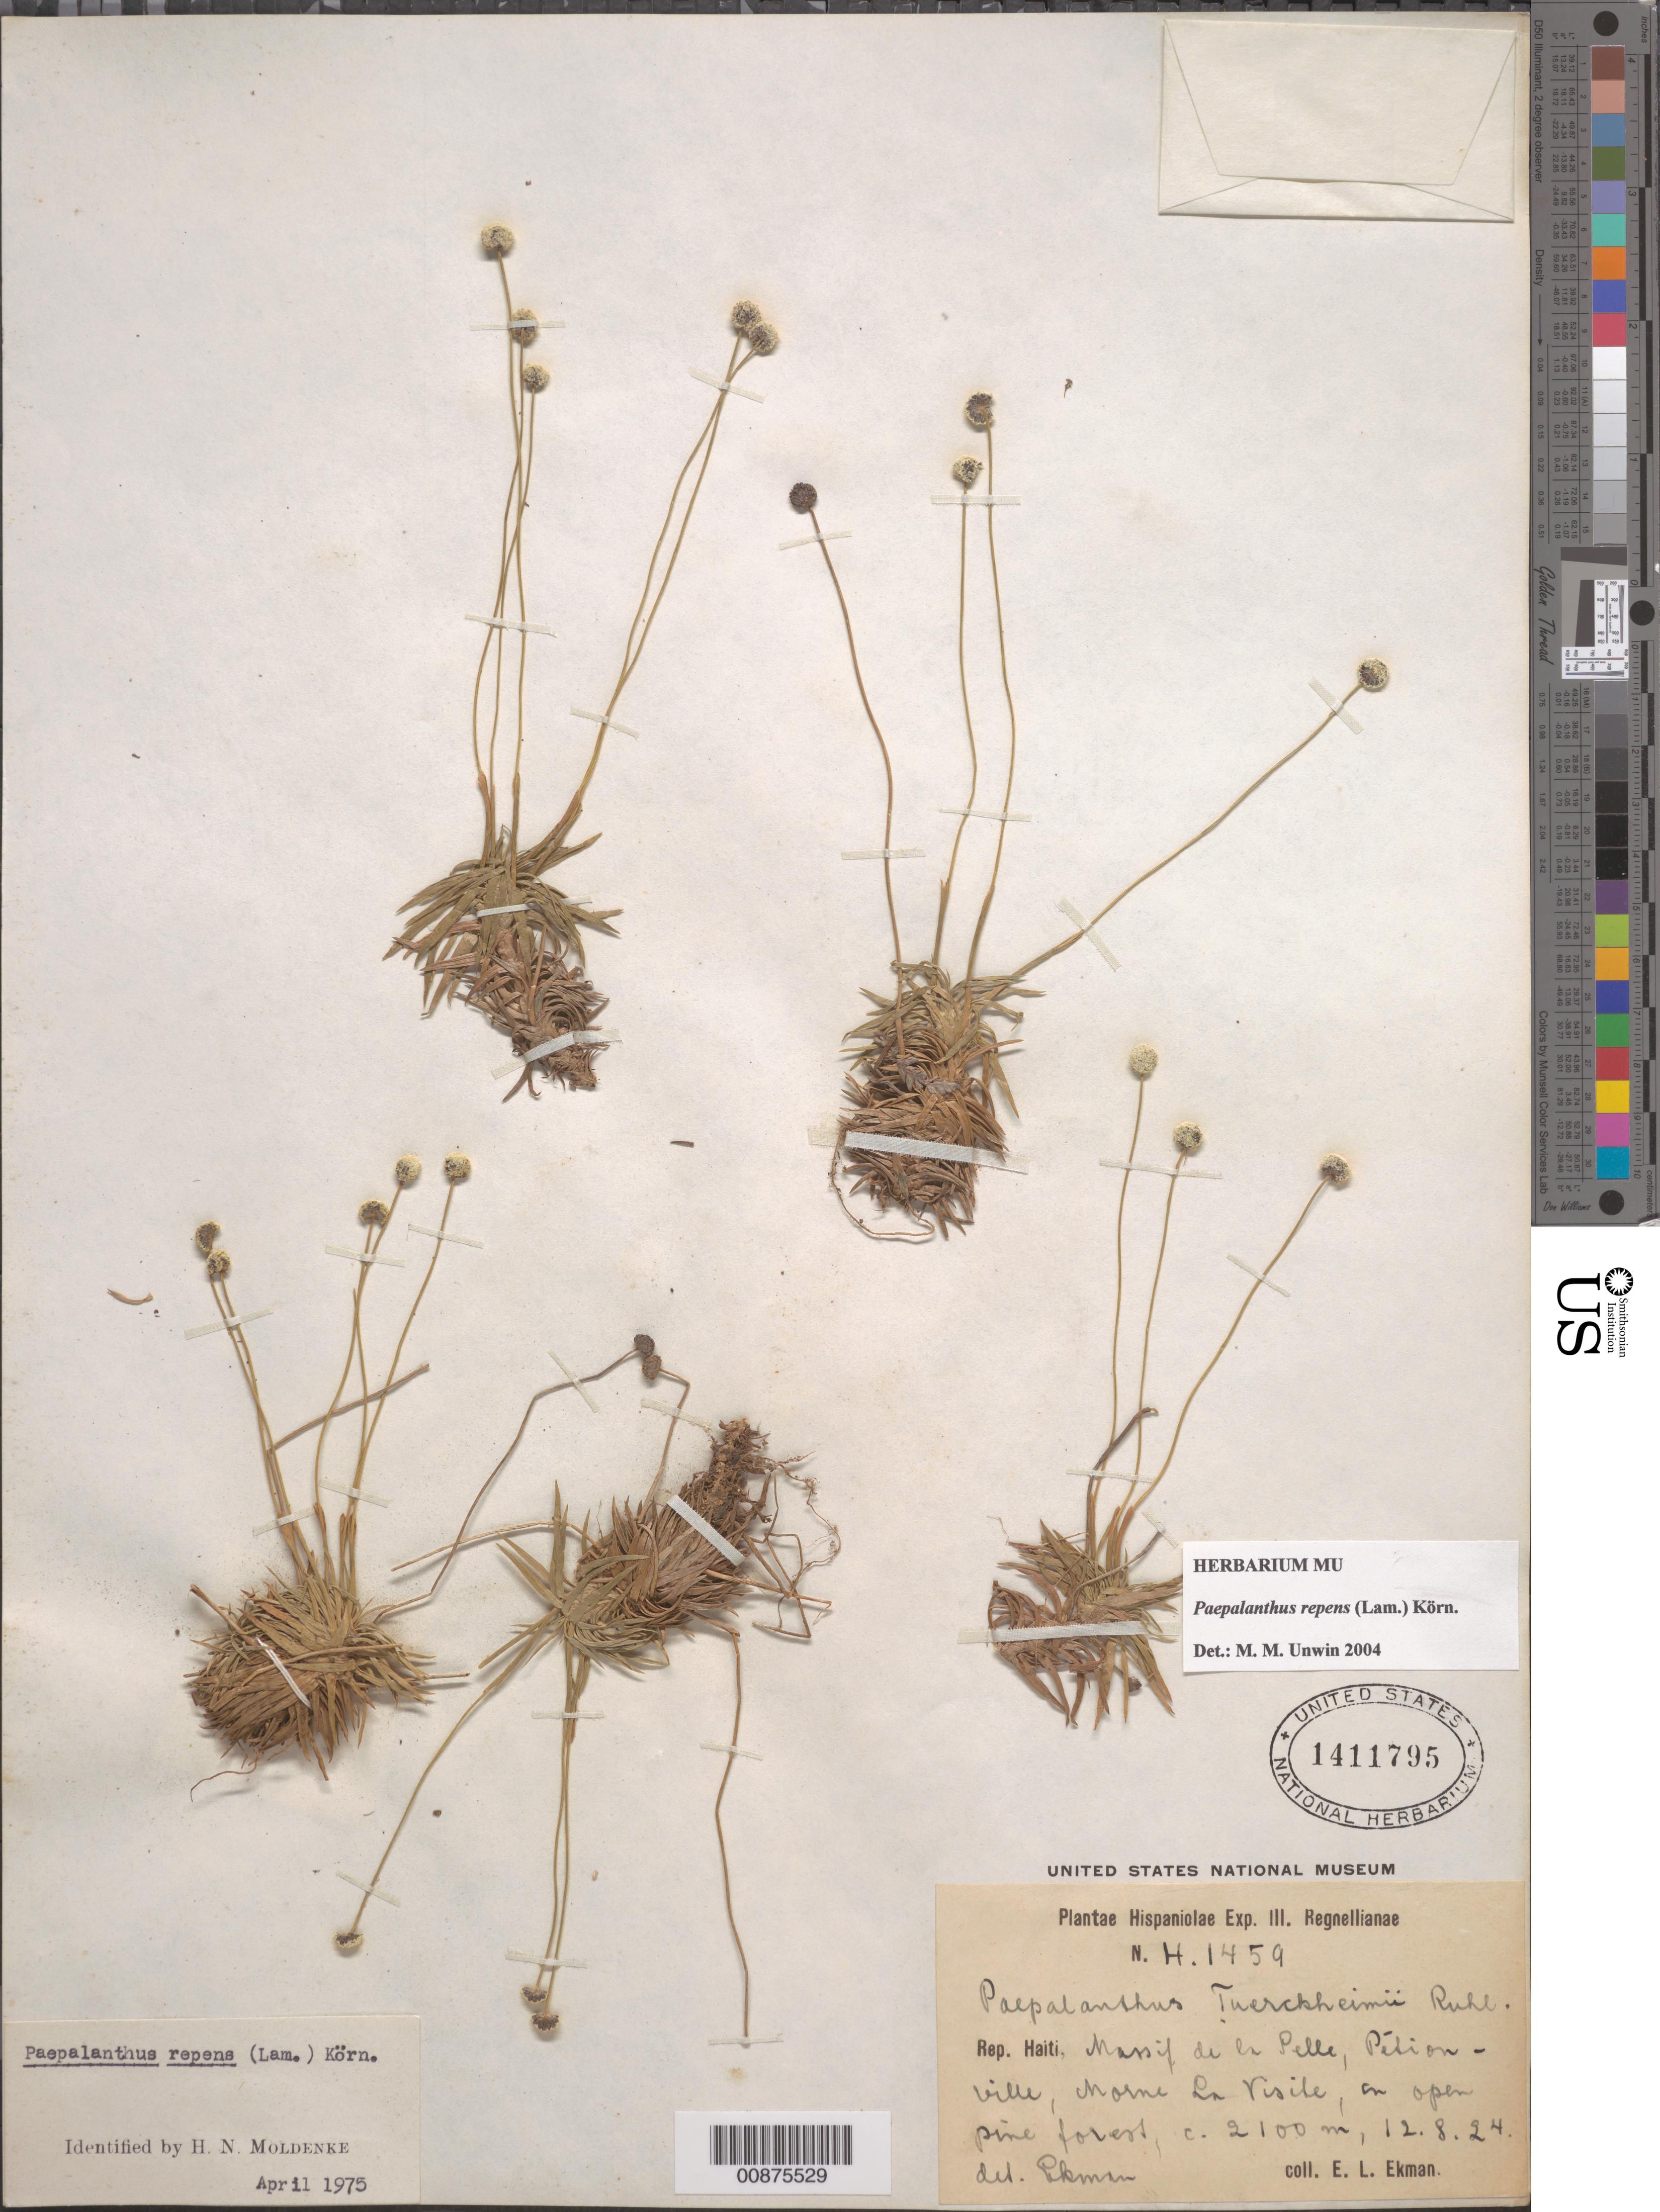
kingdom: Plantae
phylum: Tracheophyta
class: Liliopsida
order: Poales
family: Eriocaulaceae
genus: Paepalanthus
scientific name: Paepalanthus repens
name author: (Lam.) Körn.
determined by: Unwin, M. M.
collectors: E. L. Ekman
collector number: H 1459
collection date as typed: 12 Aug 1924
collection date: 1924-08-12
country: Haiti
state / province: Ouest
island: Hispaniola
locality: Massif de la Selle, Pétionville, Morne La Visite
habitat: In open pine forest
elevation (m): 2100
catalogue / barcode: US 1411795